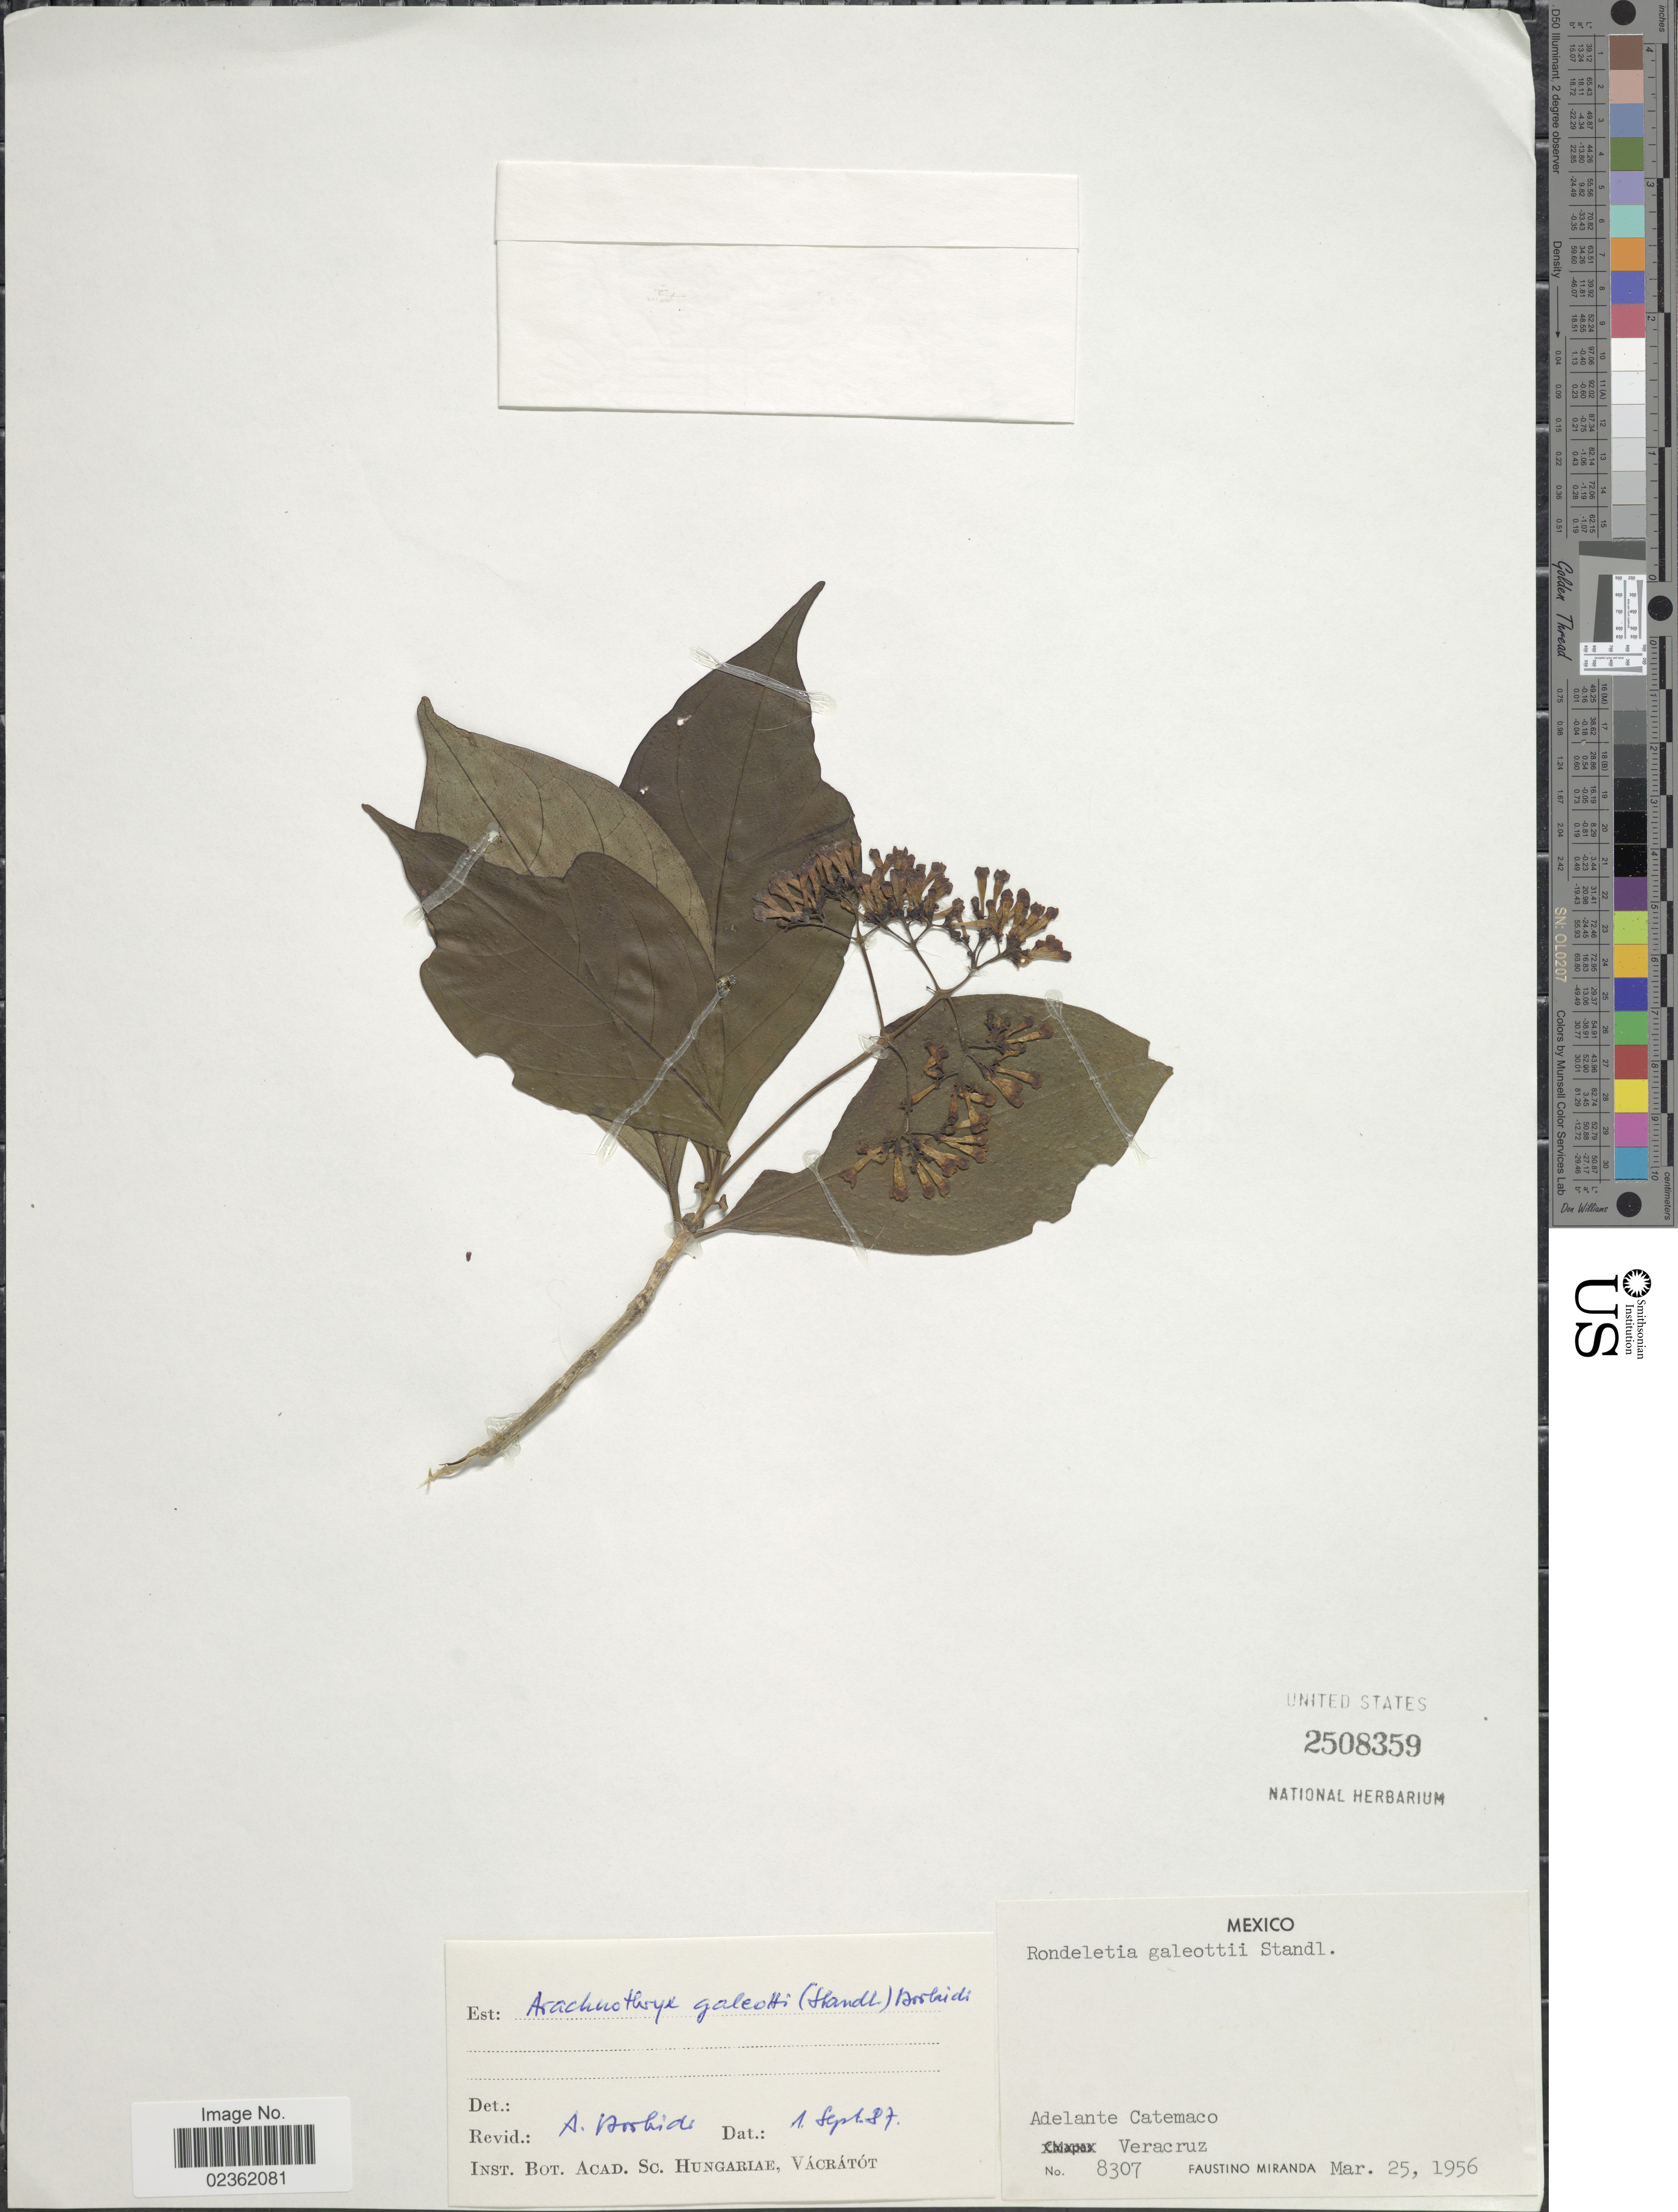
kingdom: Plantae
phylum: Tracheophyta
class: Magnoliopsida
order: Gentianales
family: Rubiaceae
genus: Rondeletia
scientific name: Rondeletia galeottii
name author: Standl.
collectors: F. Miranda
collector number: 8307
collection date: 1956-03-25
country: Mexico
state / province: Veracruz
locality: Adelante Catemaco, Veracruz.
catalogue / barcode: US 2508359